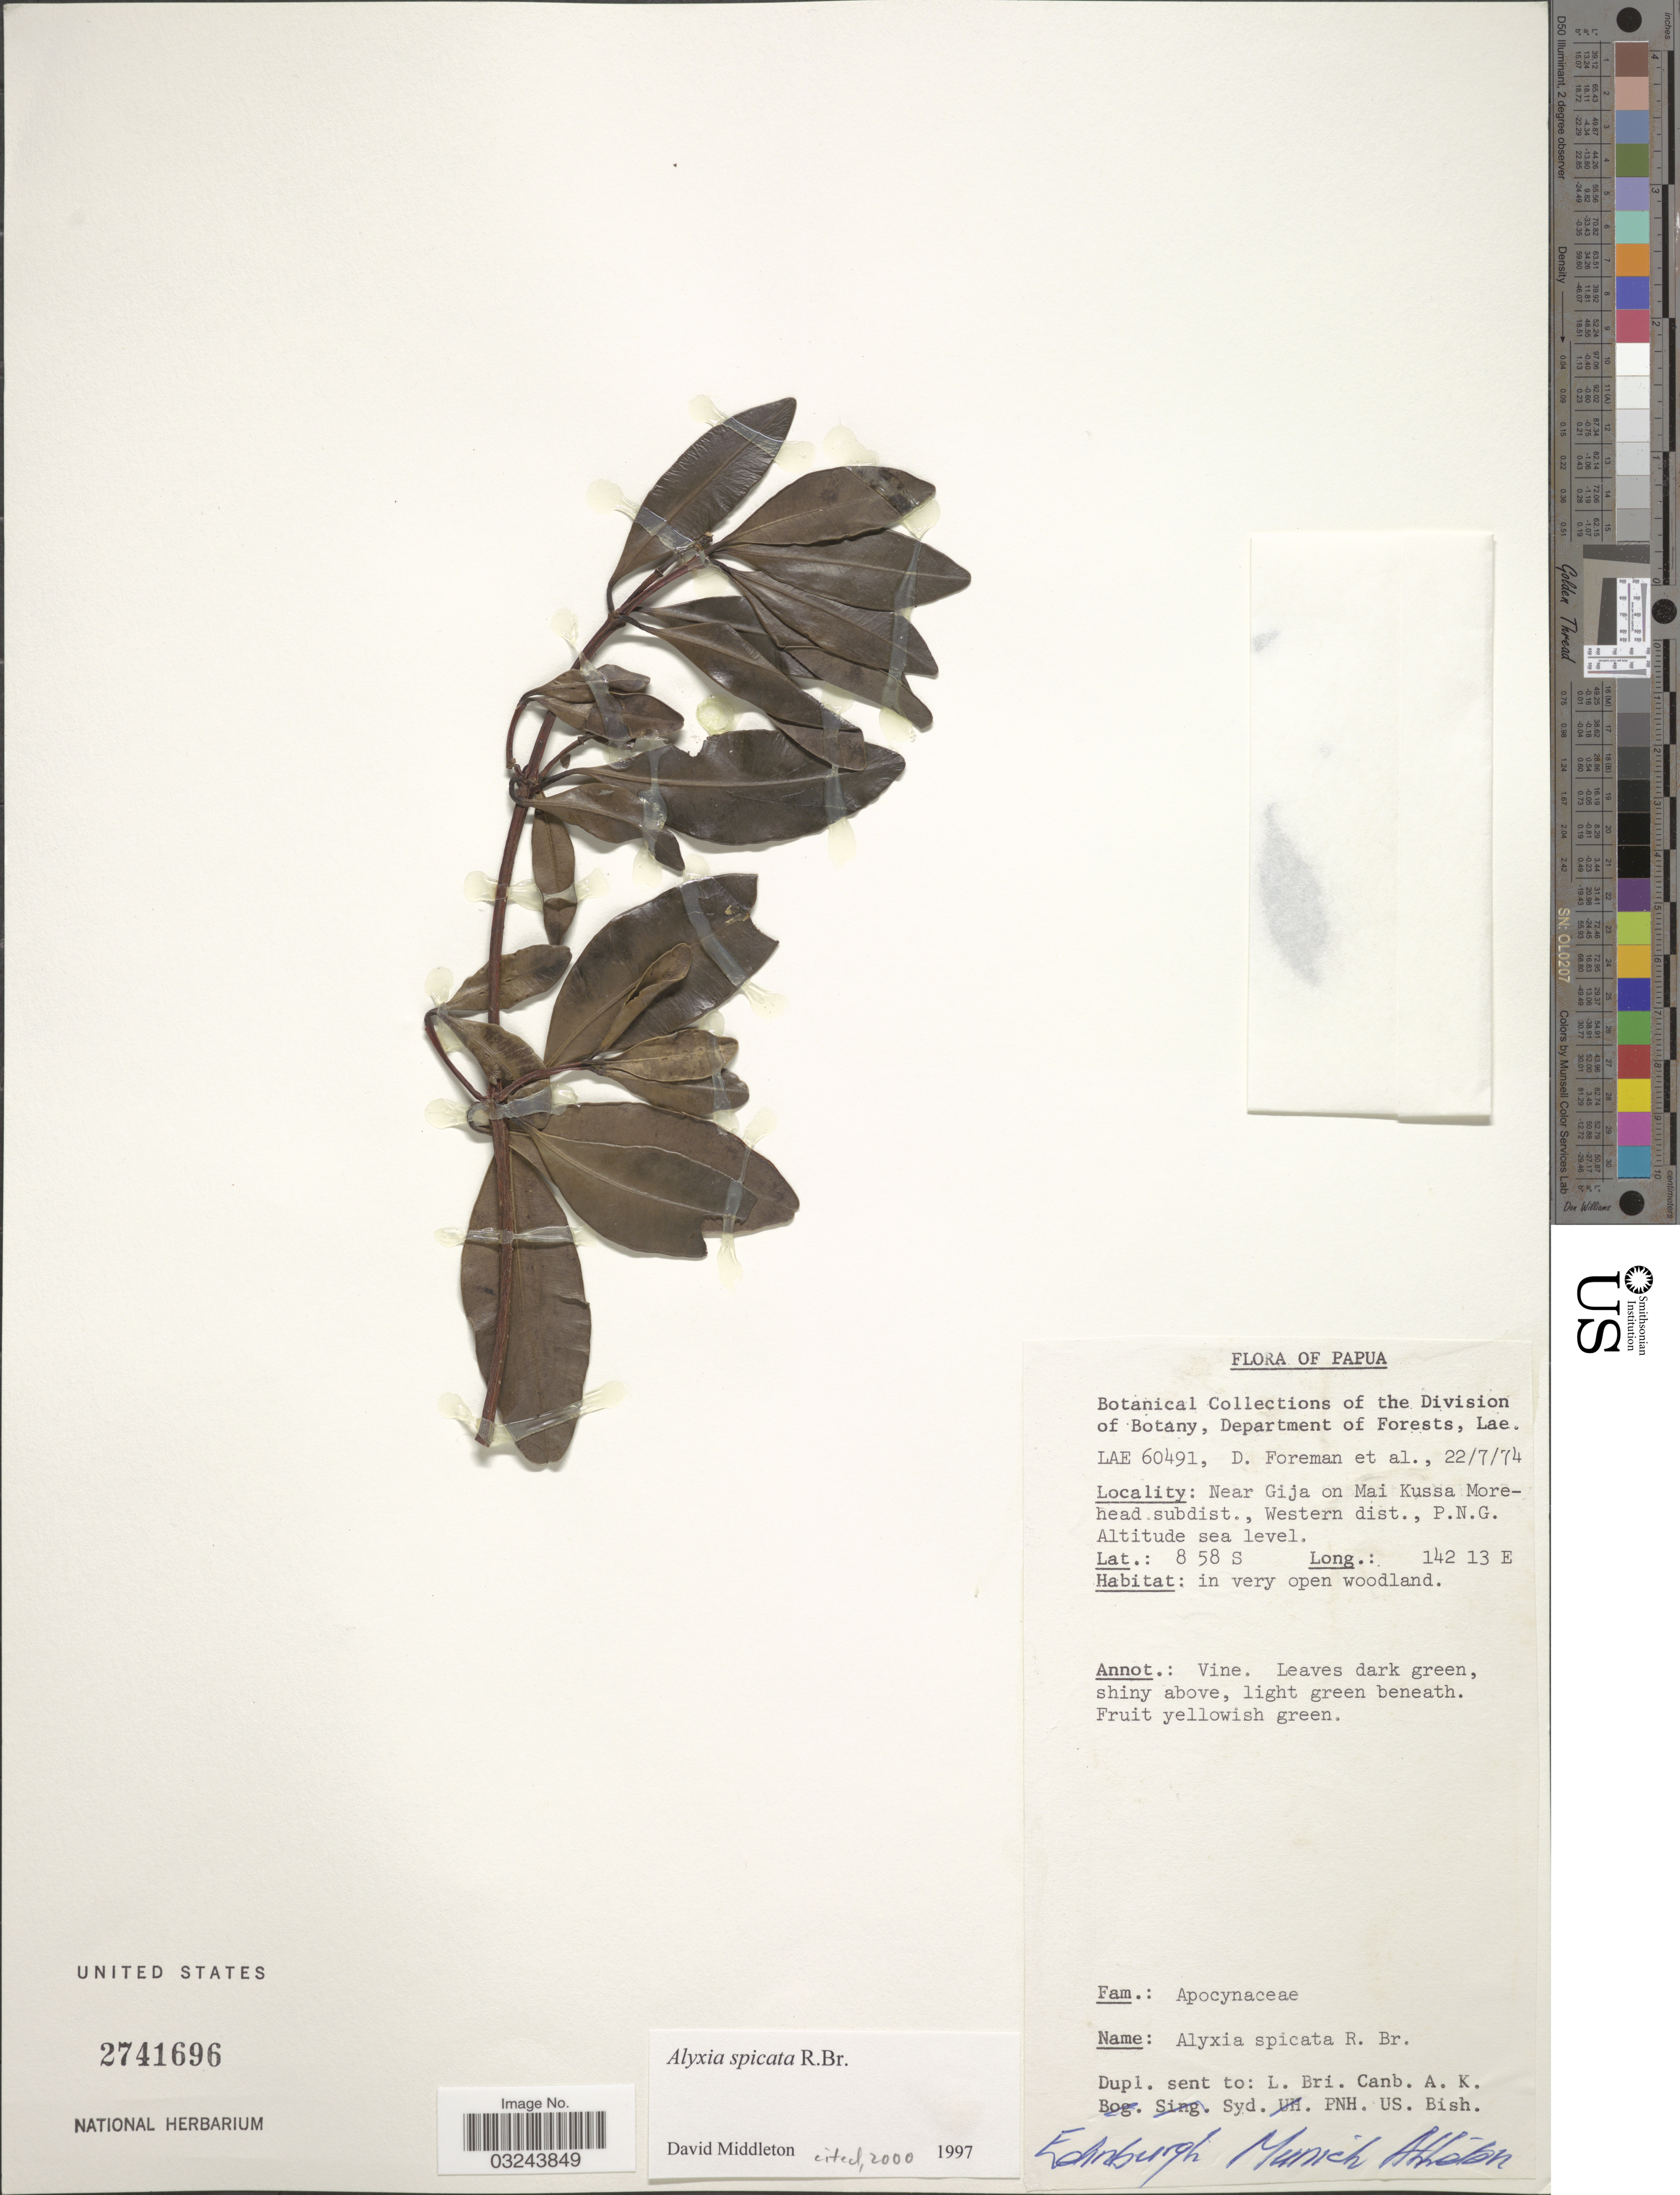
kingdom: Plantae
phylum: Tracheophyta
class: Magnoliopsida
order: Gentianales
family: Apocynaceae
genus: Alyxia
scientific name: Alyxia spicata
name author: R. Br.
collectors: D. Foreman & et al.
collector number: LAE60491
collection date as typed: Transcribed d/m/y: 22/7/74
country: Papua New Guinea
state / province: Manus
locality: Papua. Near Gija on Mai Kussa Morehead subdist., Western dist., P.N.G.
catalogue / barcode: US 2741696